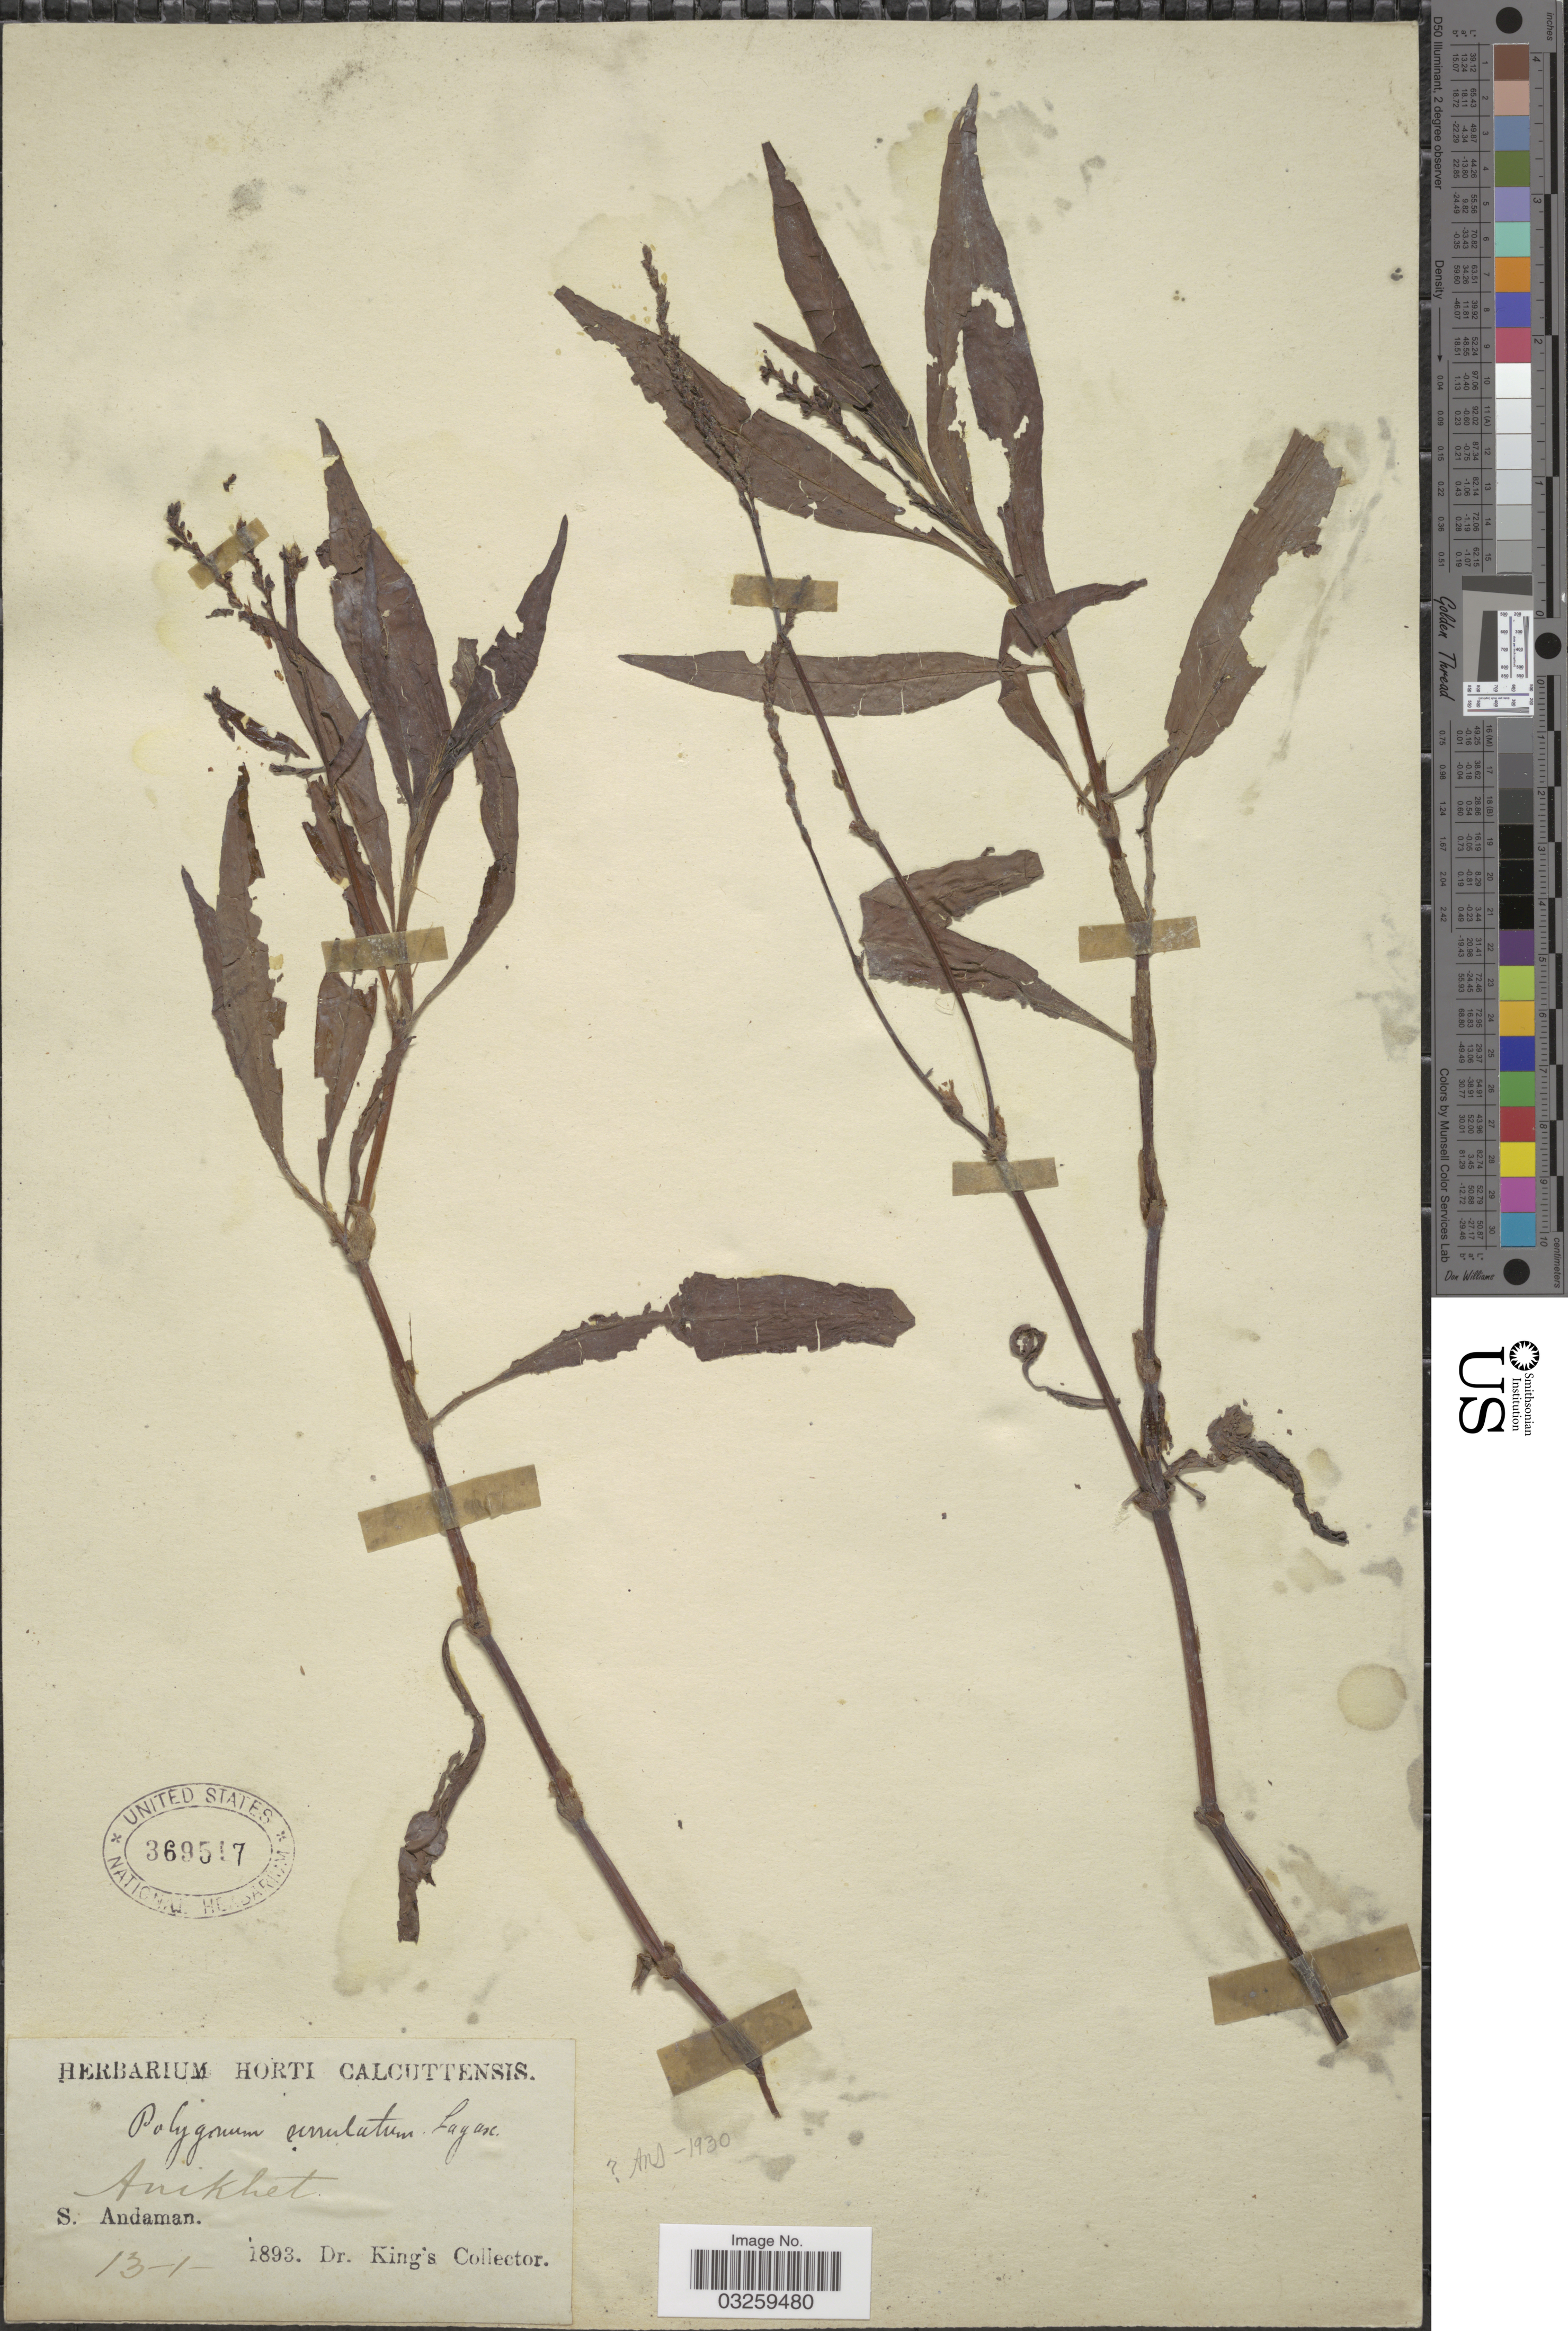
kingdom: Plantae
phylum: Tracheophyta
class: Magnoliopsida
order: Caryophyllales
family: Polygonaceae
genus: Polygonum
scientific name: Polygonum serrulatum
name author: Lag.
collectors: Dr. King's collector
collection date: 1893-01-13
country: India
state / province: Andaman and Nicobar Islands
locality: Anikhet, S. Andaman.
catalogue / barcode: US 369517